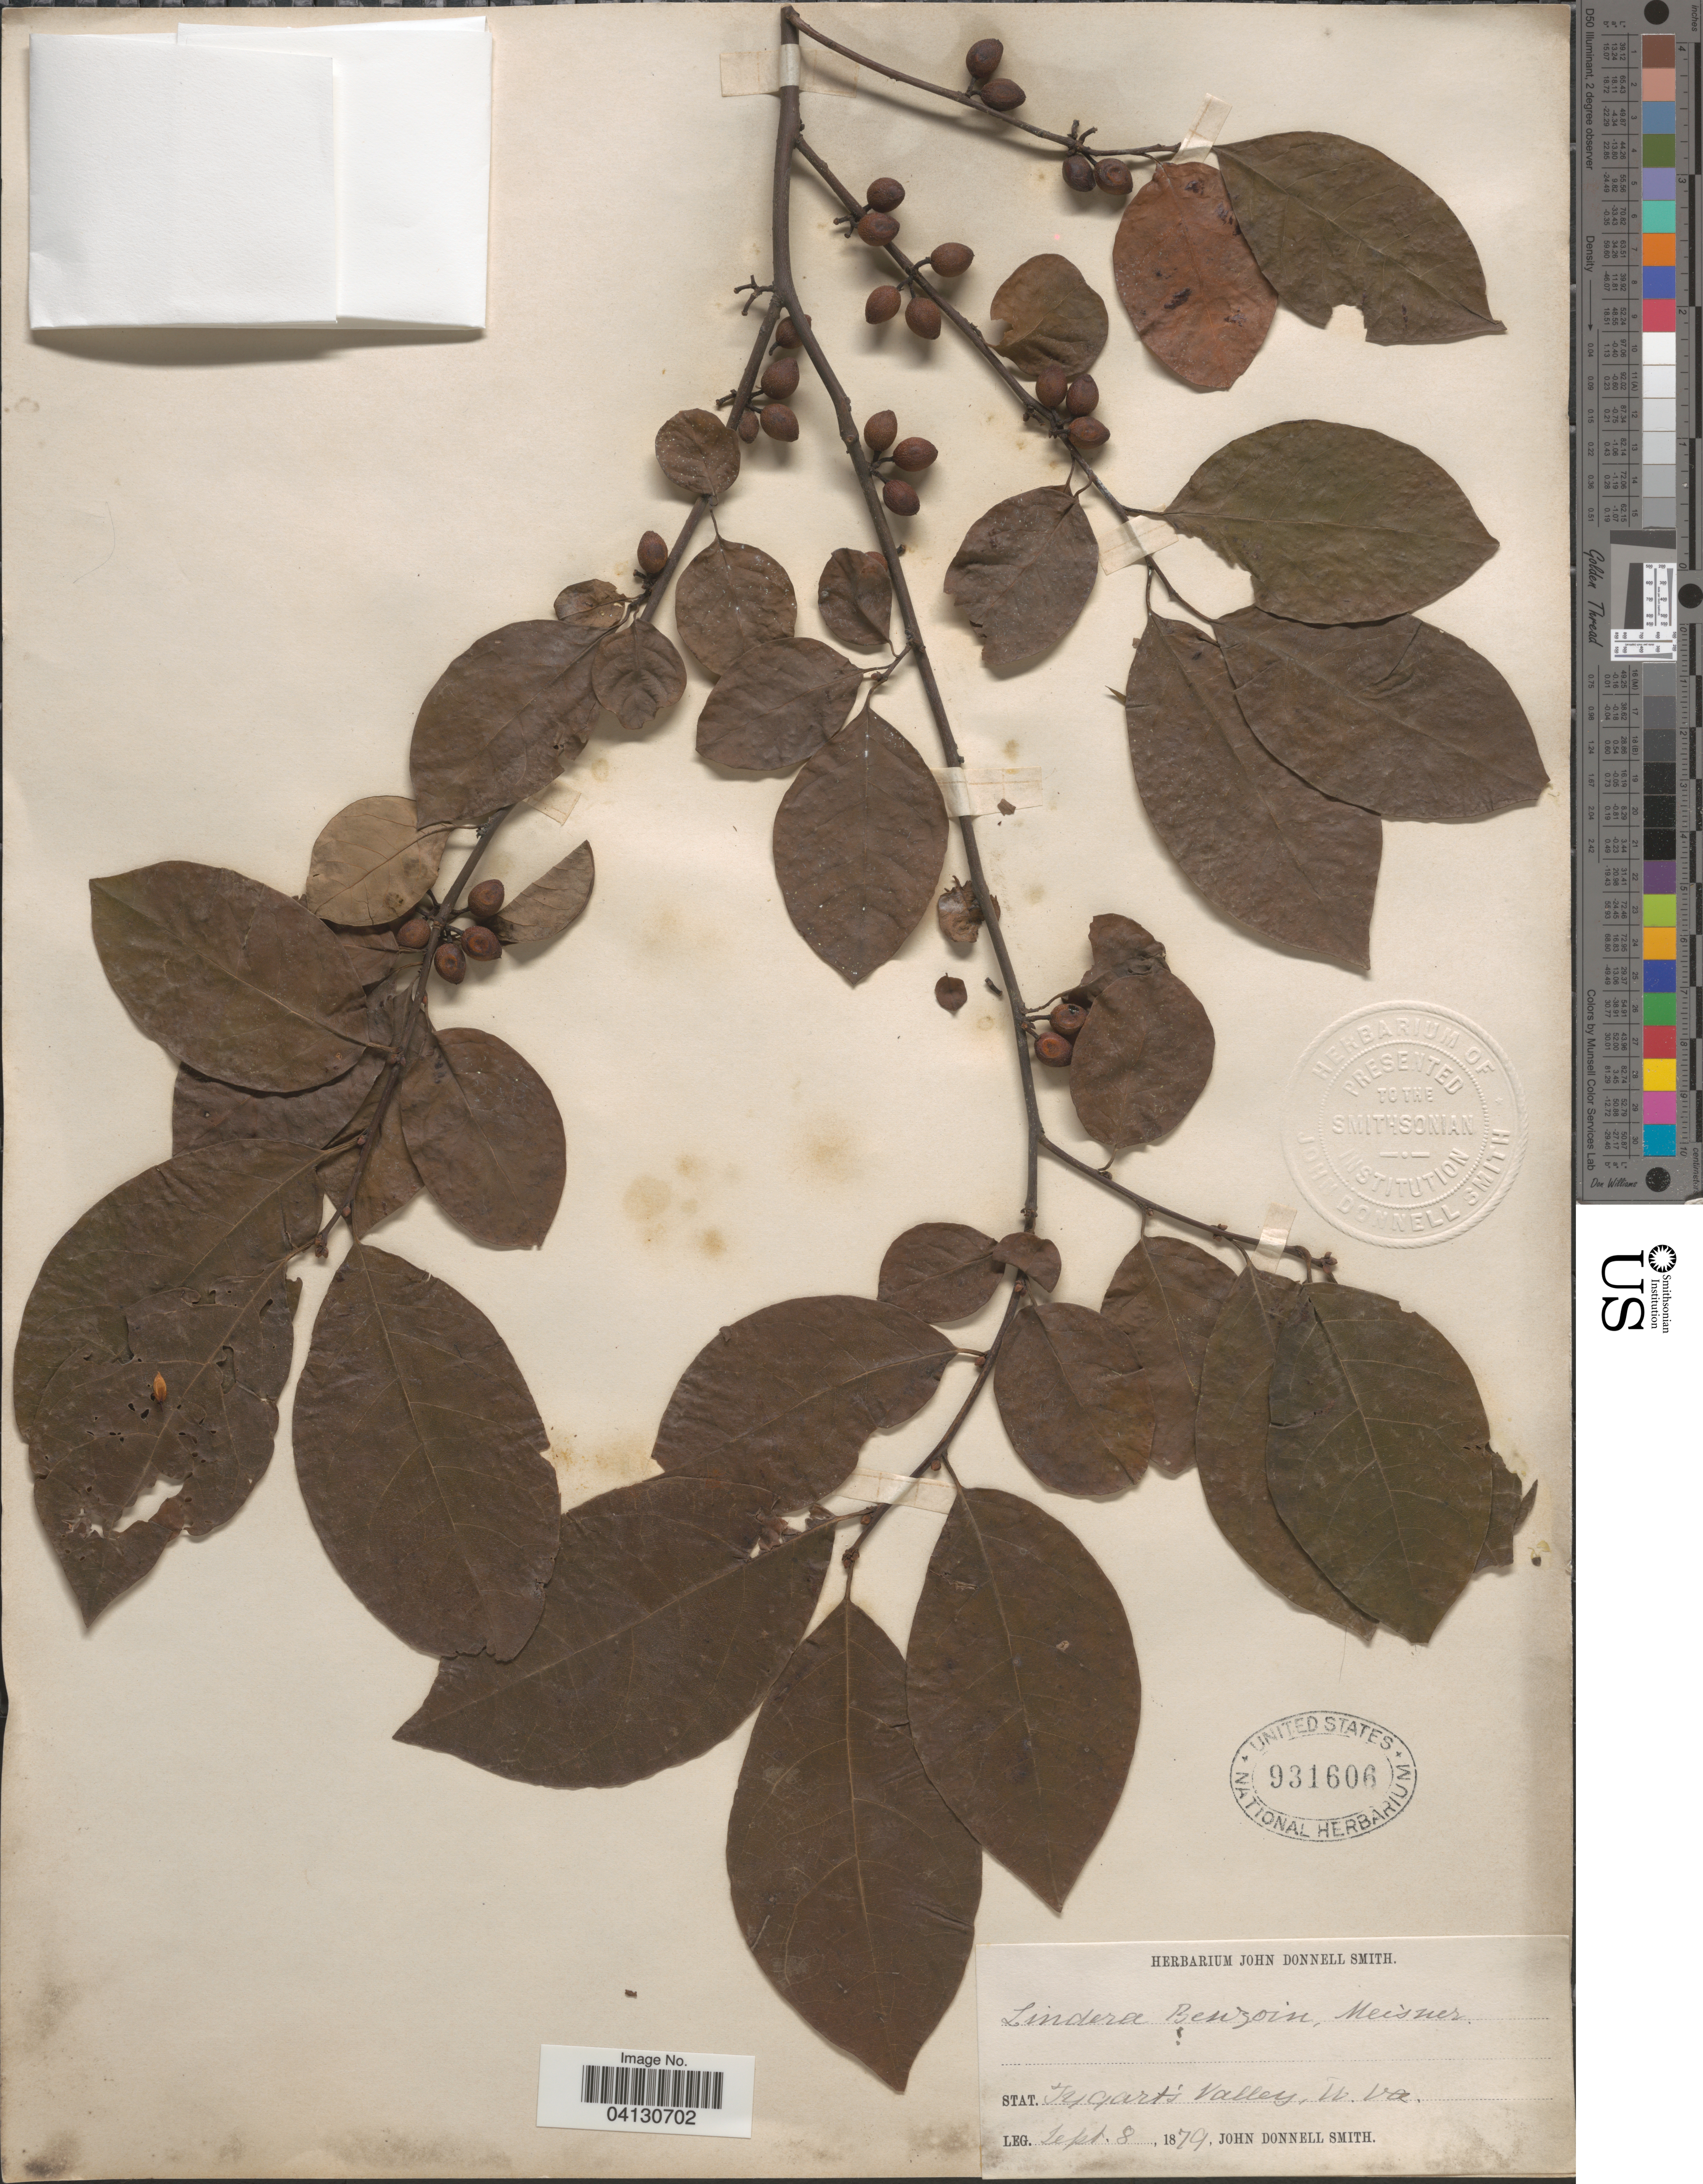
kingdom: Plantae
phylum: Tracheophyta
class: Magnoliopsida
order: Laurales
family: Lauraceae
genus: Lindera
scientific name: Lindera benzoin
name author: (L.) Blume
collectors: J. Donnell Smith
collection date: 1879-09-08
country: United States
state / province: West Virginia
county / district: Randolph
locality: Tygart's Valley.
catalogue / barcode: US 931606